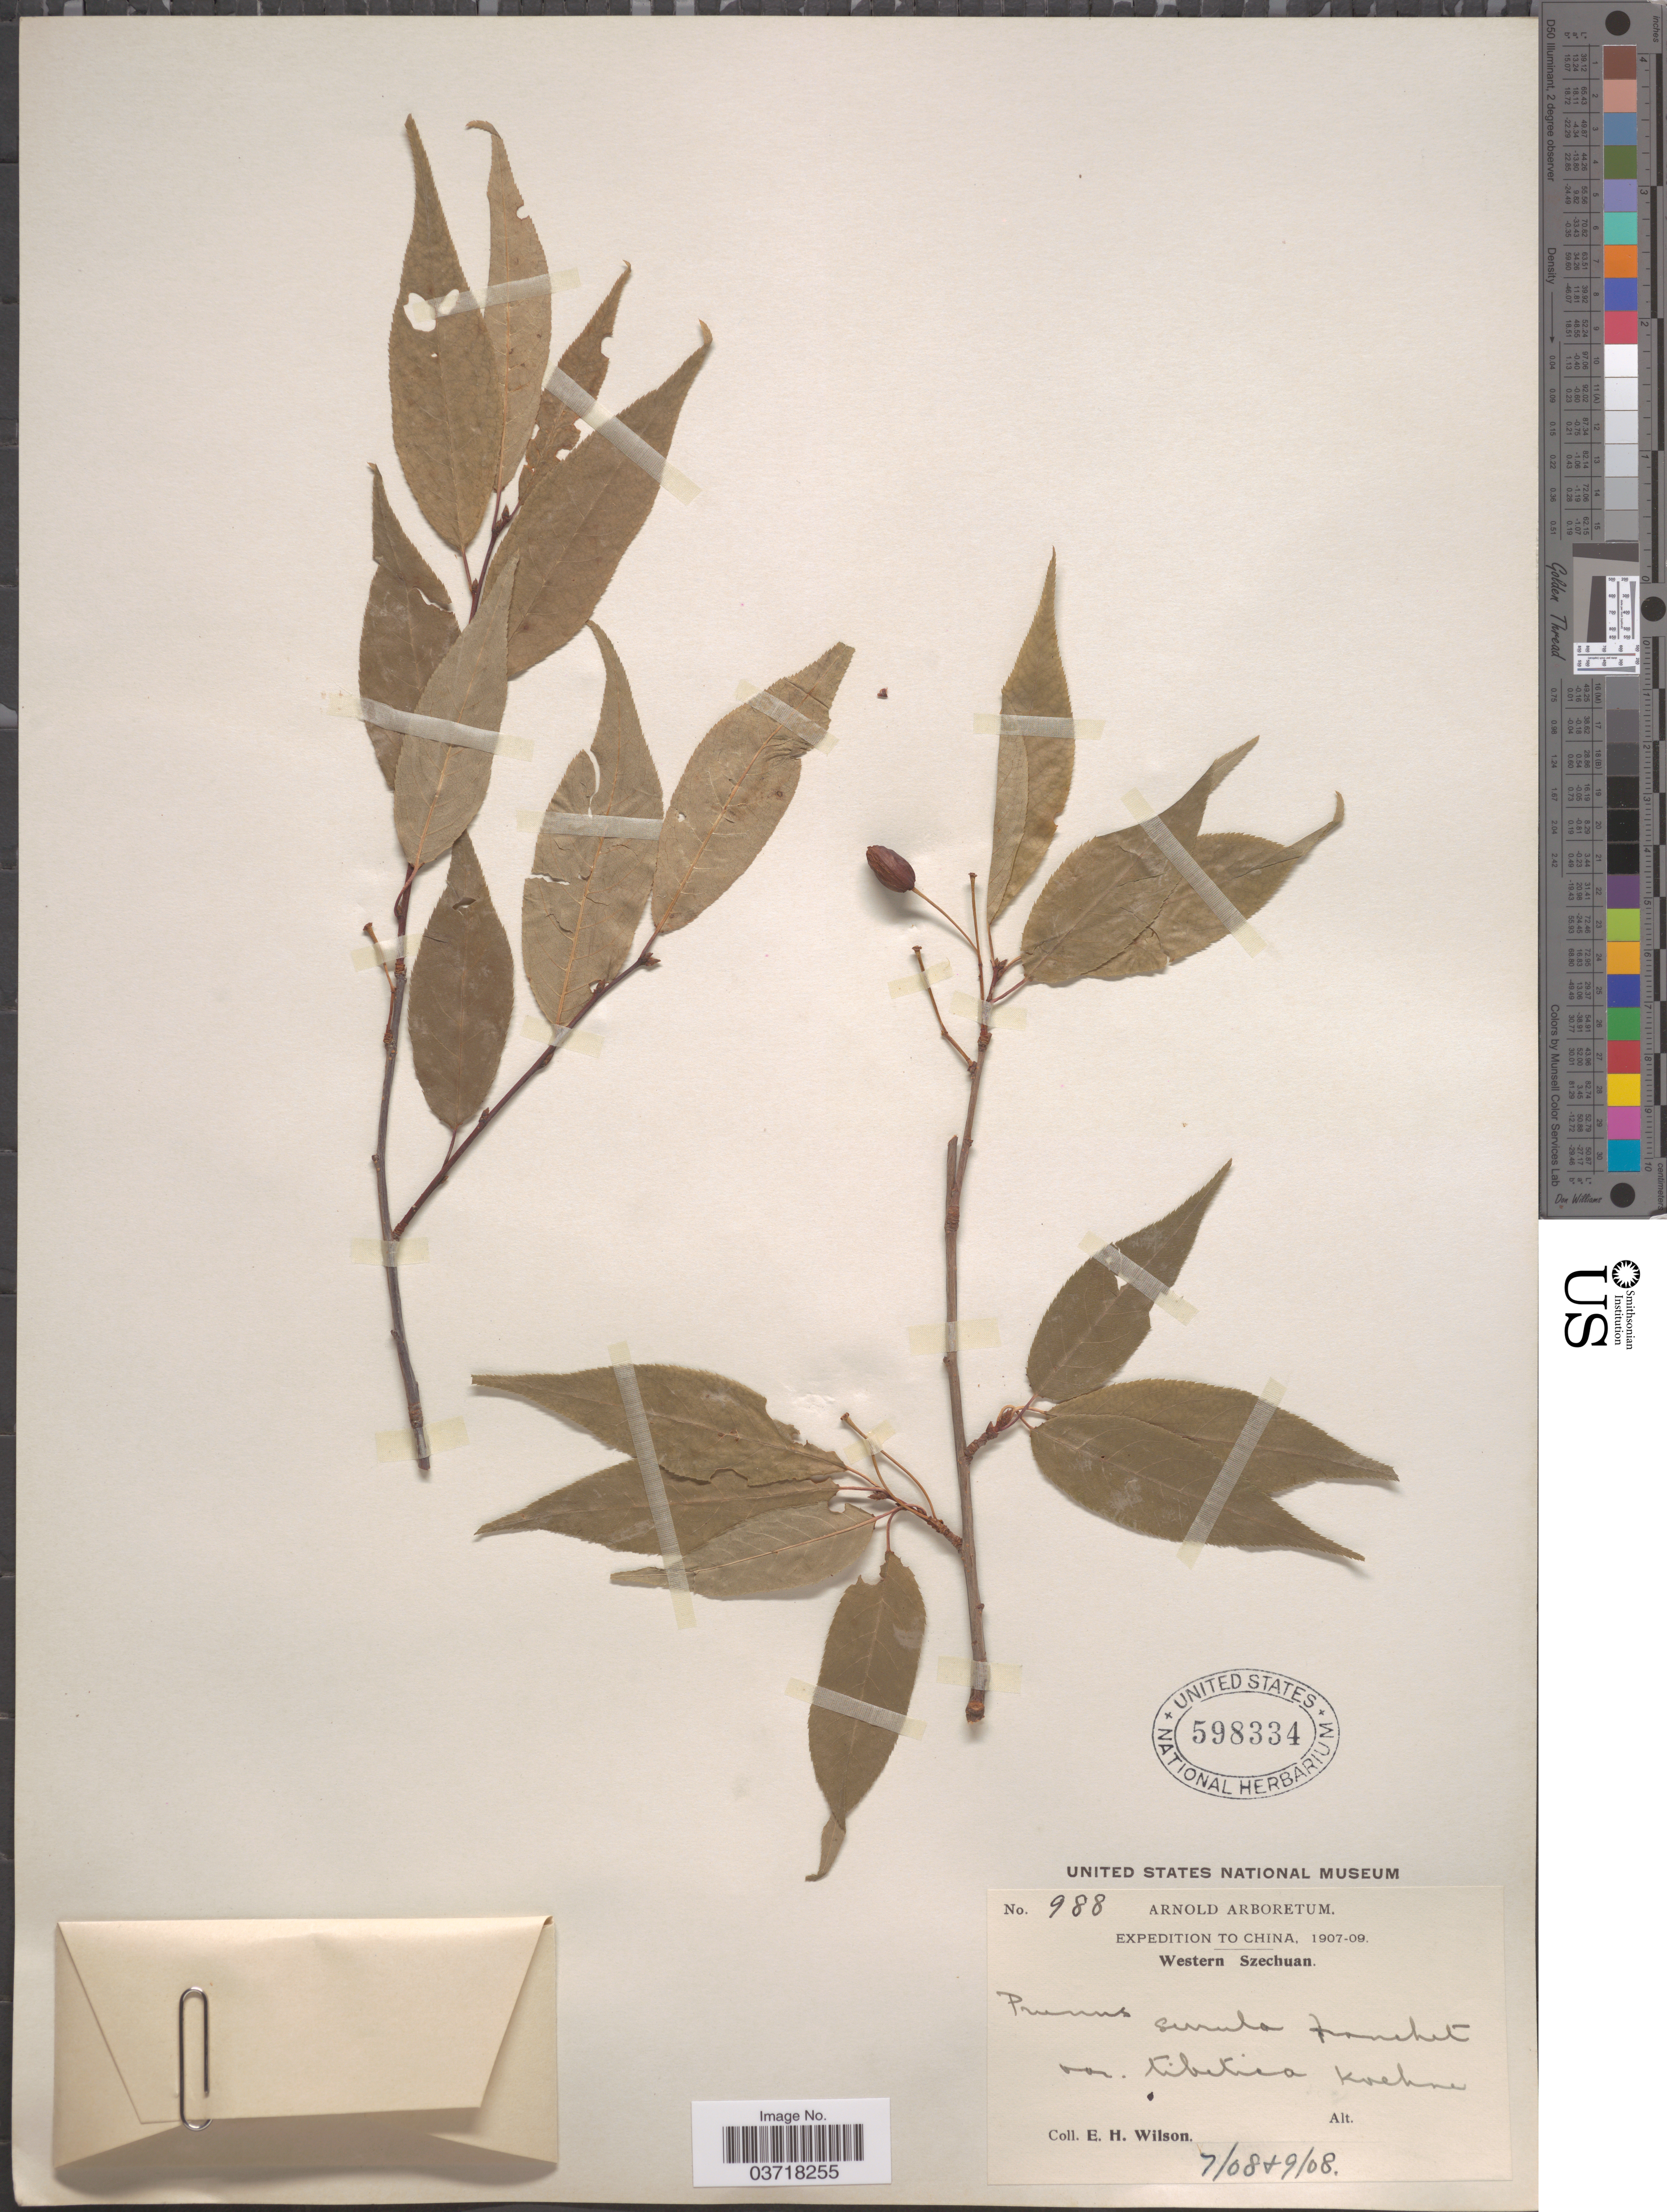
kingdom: Plantae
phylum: Tracheophyta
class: Magnoliopsida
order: Rosales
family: Rosaceae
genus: Prunus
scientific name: Prunus serrula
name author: Franch.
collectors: E. Wilson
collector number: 988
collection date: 1908-07/1908-09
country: China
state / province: Sichuan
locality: Western Szechuan.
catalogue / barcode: US 598334